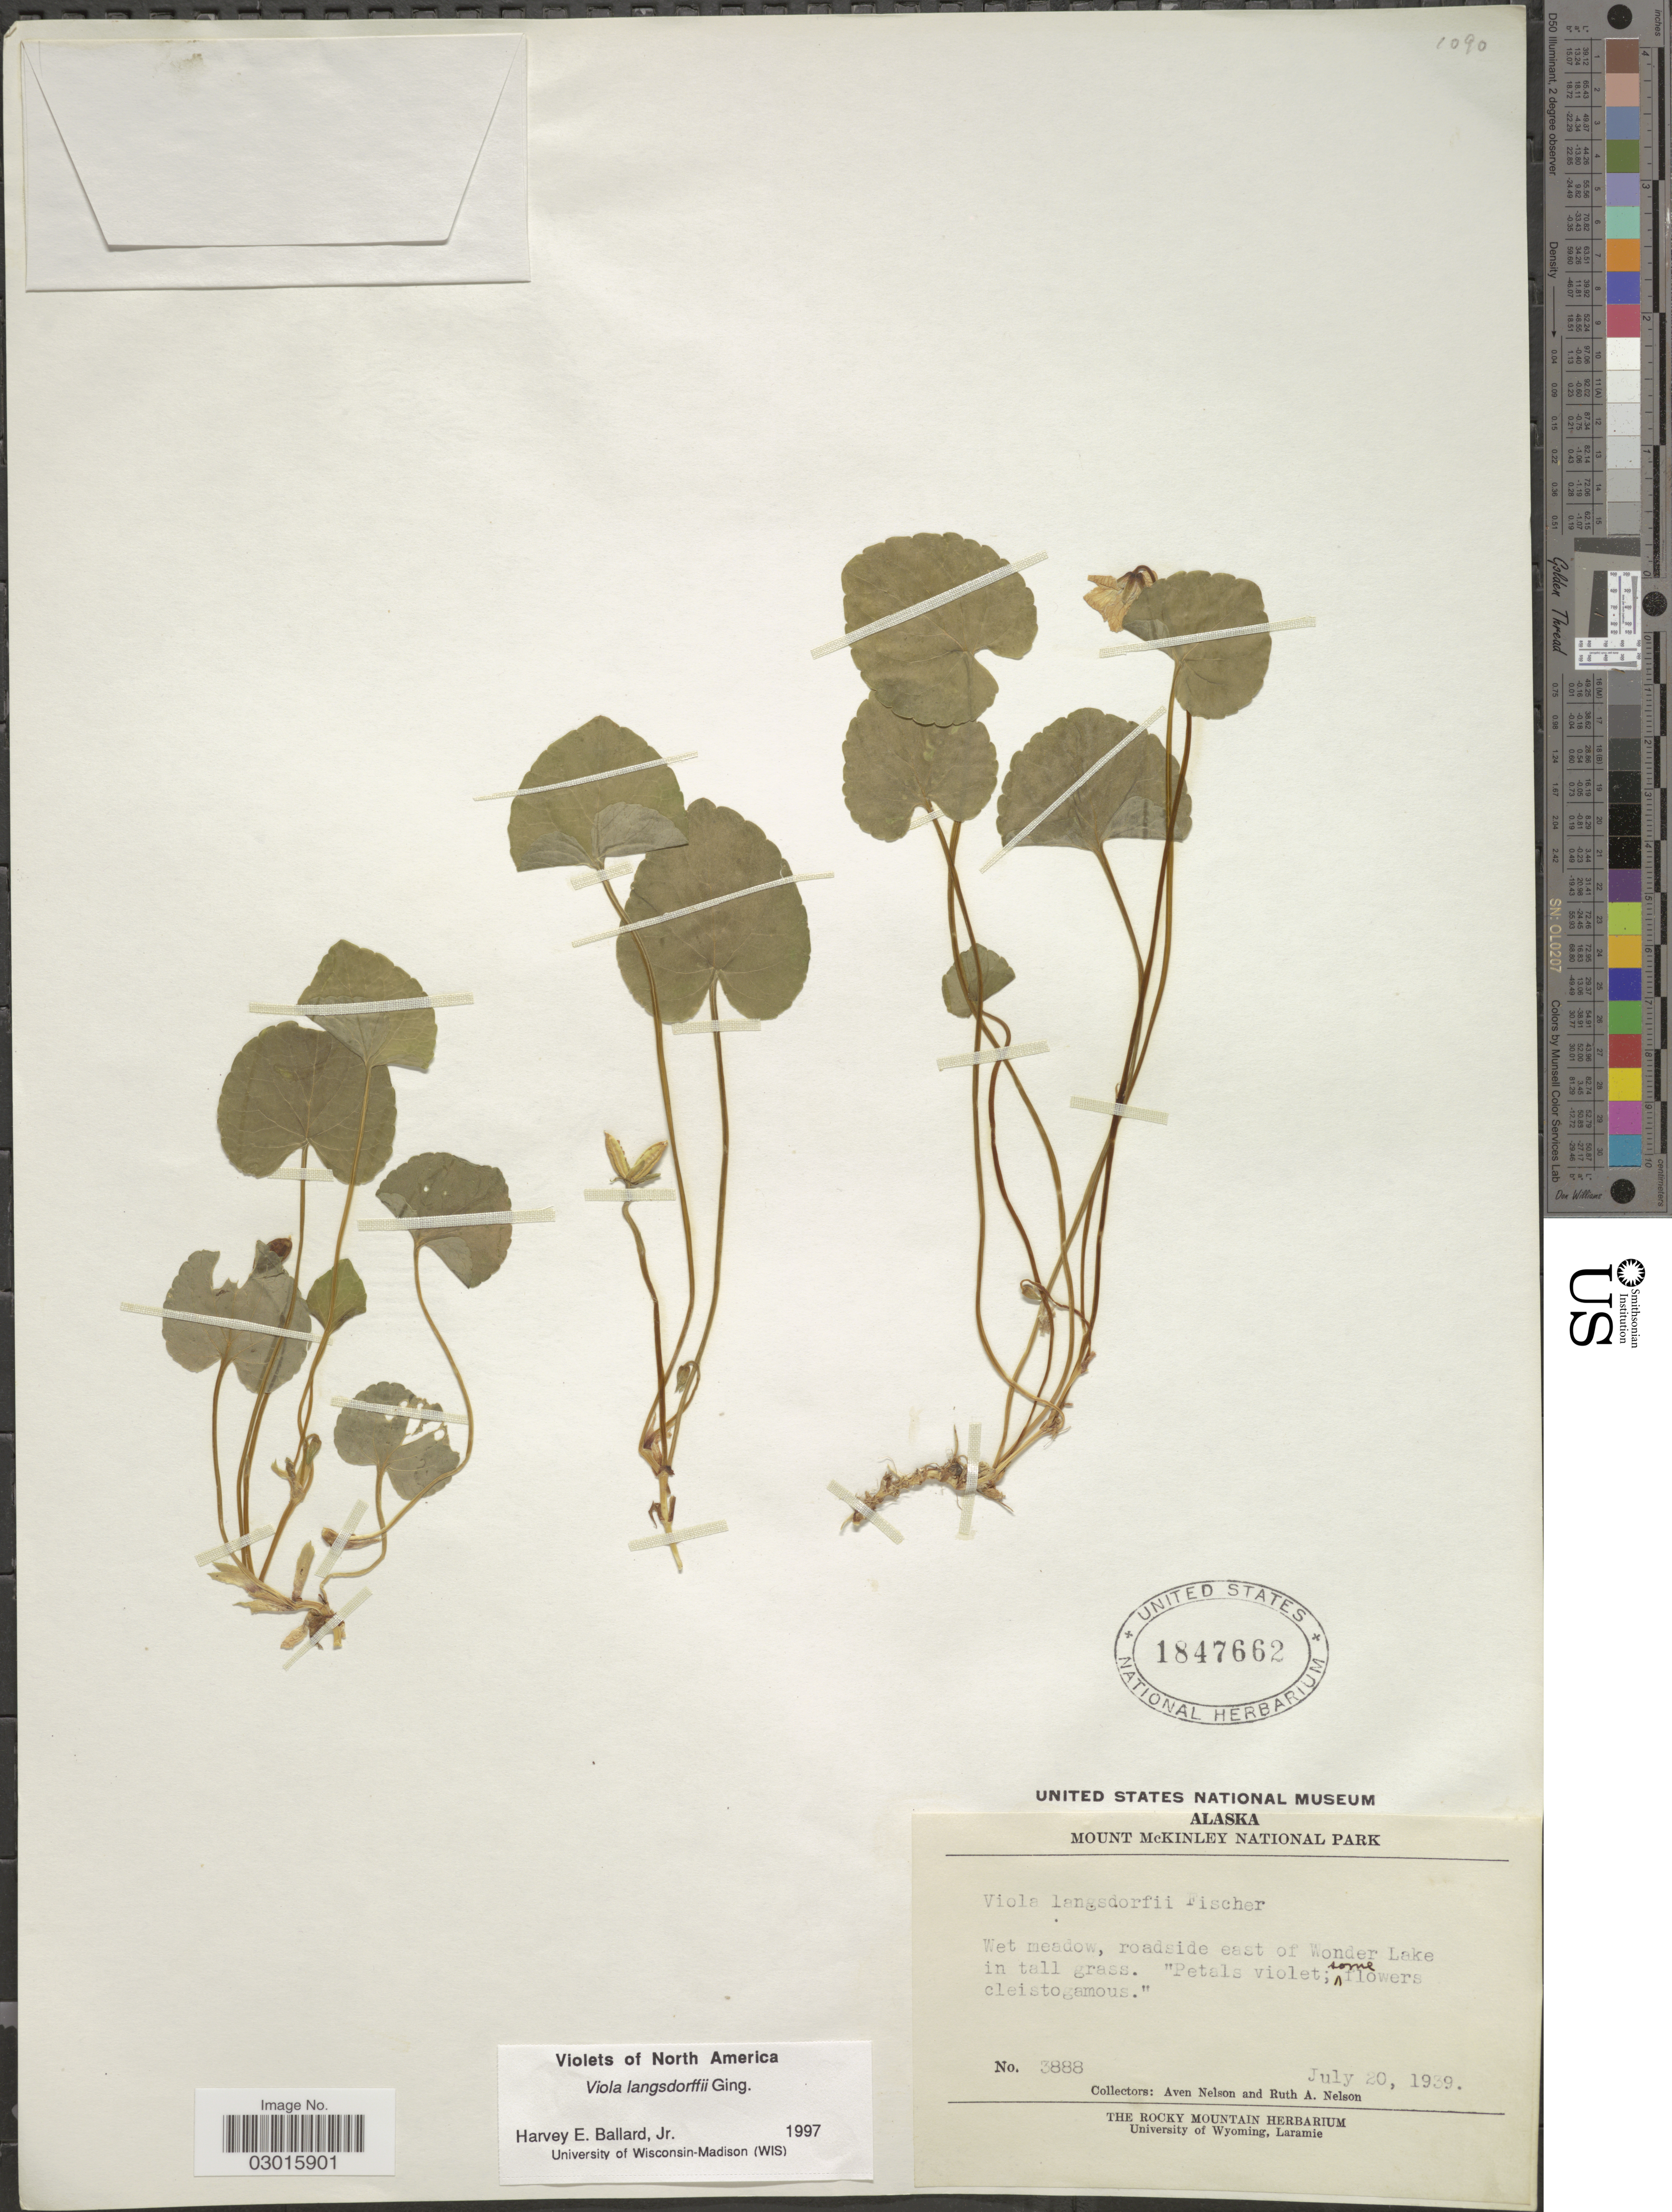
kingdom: Plantae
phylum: Tracheophyta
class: Magnoliopsida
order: Malpighiales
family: Violaceae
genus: Viola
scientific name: Viola langsdorffii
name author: Fisch. ex Ging.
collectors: A. Nelson & R. A. Nelson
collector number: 3888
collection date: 1939-07-20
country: United States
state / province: Alaska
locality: Mount McKinley National Park, Wet meadow, roadside east of Wonder Lake in tall grass.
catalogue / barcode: US 1847662